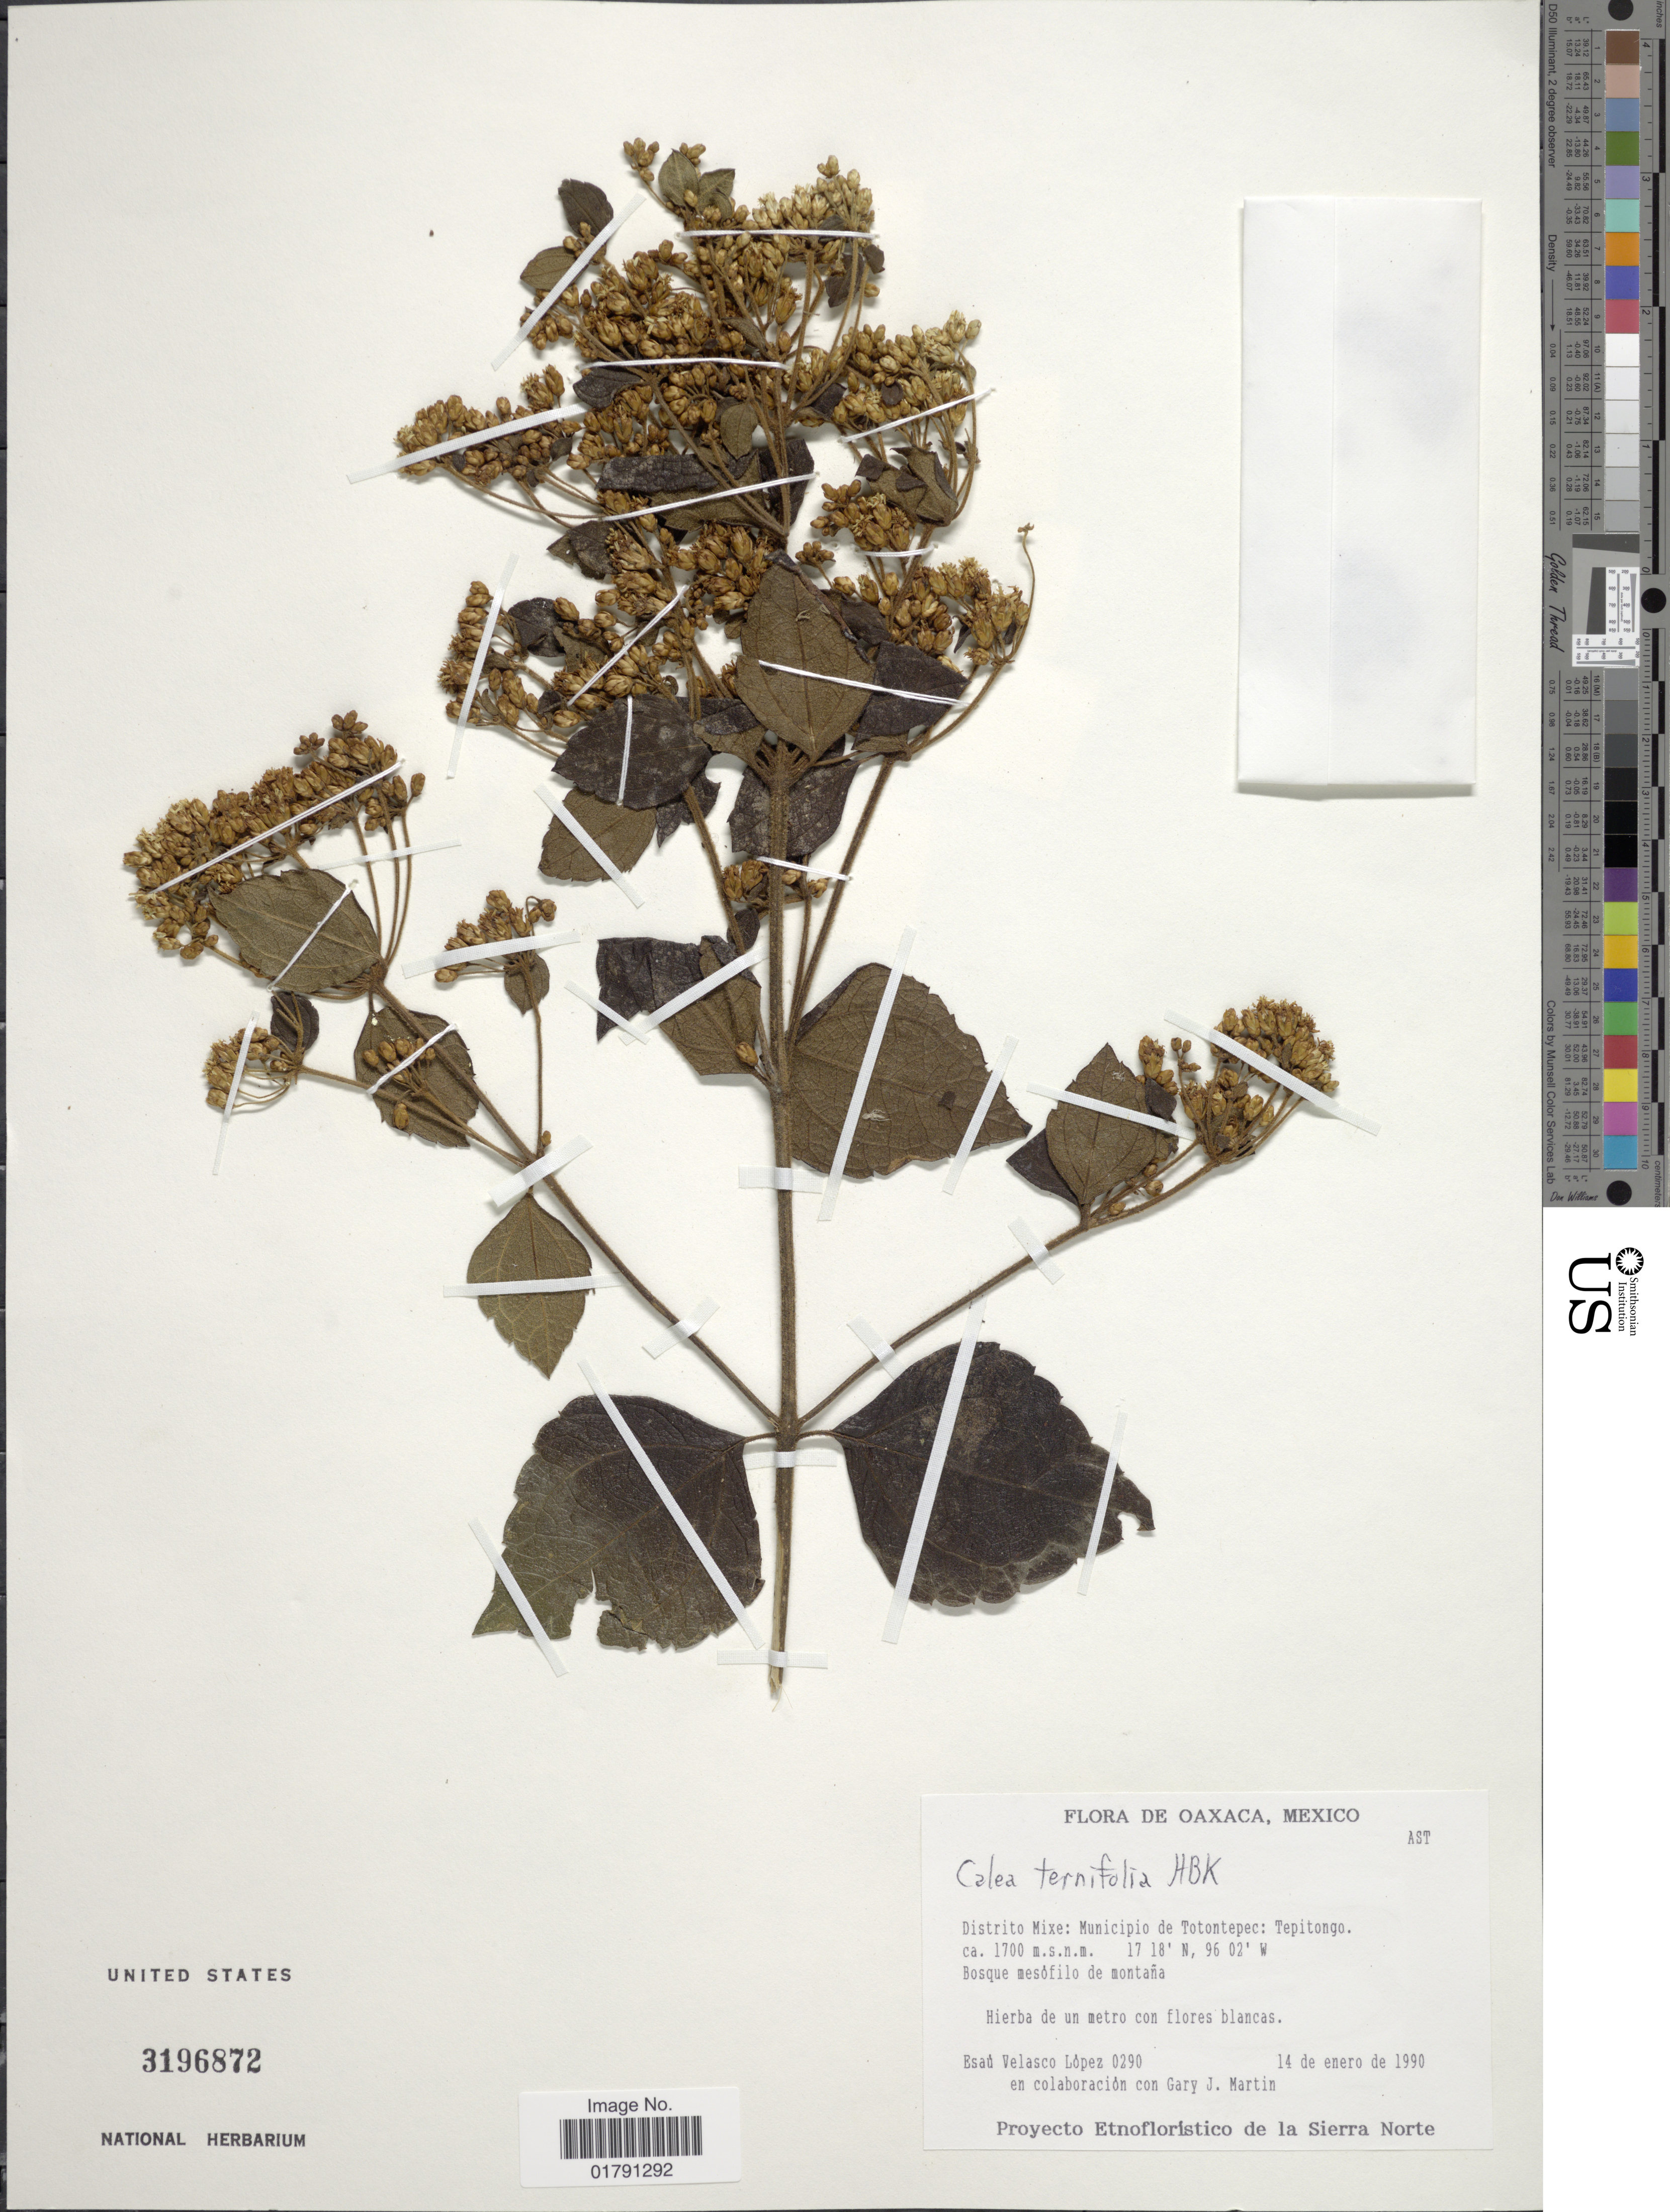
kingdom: Plantae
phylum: Tracheophyta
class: Magnoliopsida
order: Asterales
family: Asteraceae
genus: Calea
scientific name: Calea ternifolia var. ternifolia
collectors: E. López & G. J. Martin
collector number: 0290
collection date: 1990-01-14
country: Mexico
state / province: Oaxaca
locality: Distrito Mixe, Municipio de Totontepec, Tepitongo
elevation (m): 1700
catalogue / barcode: US 3196872